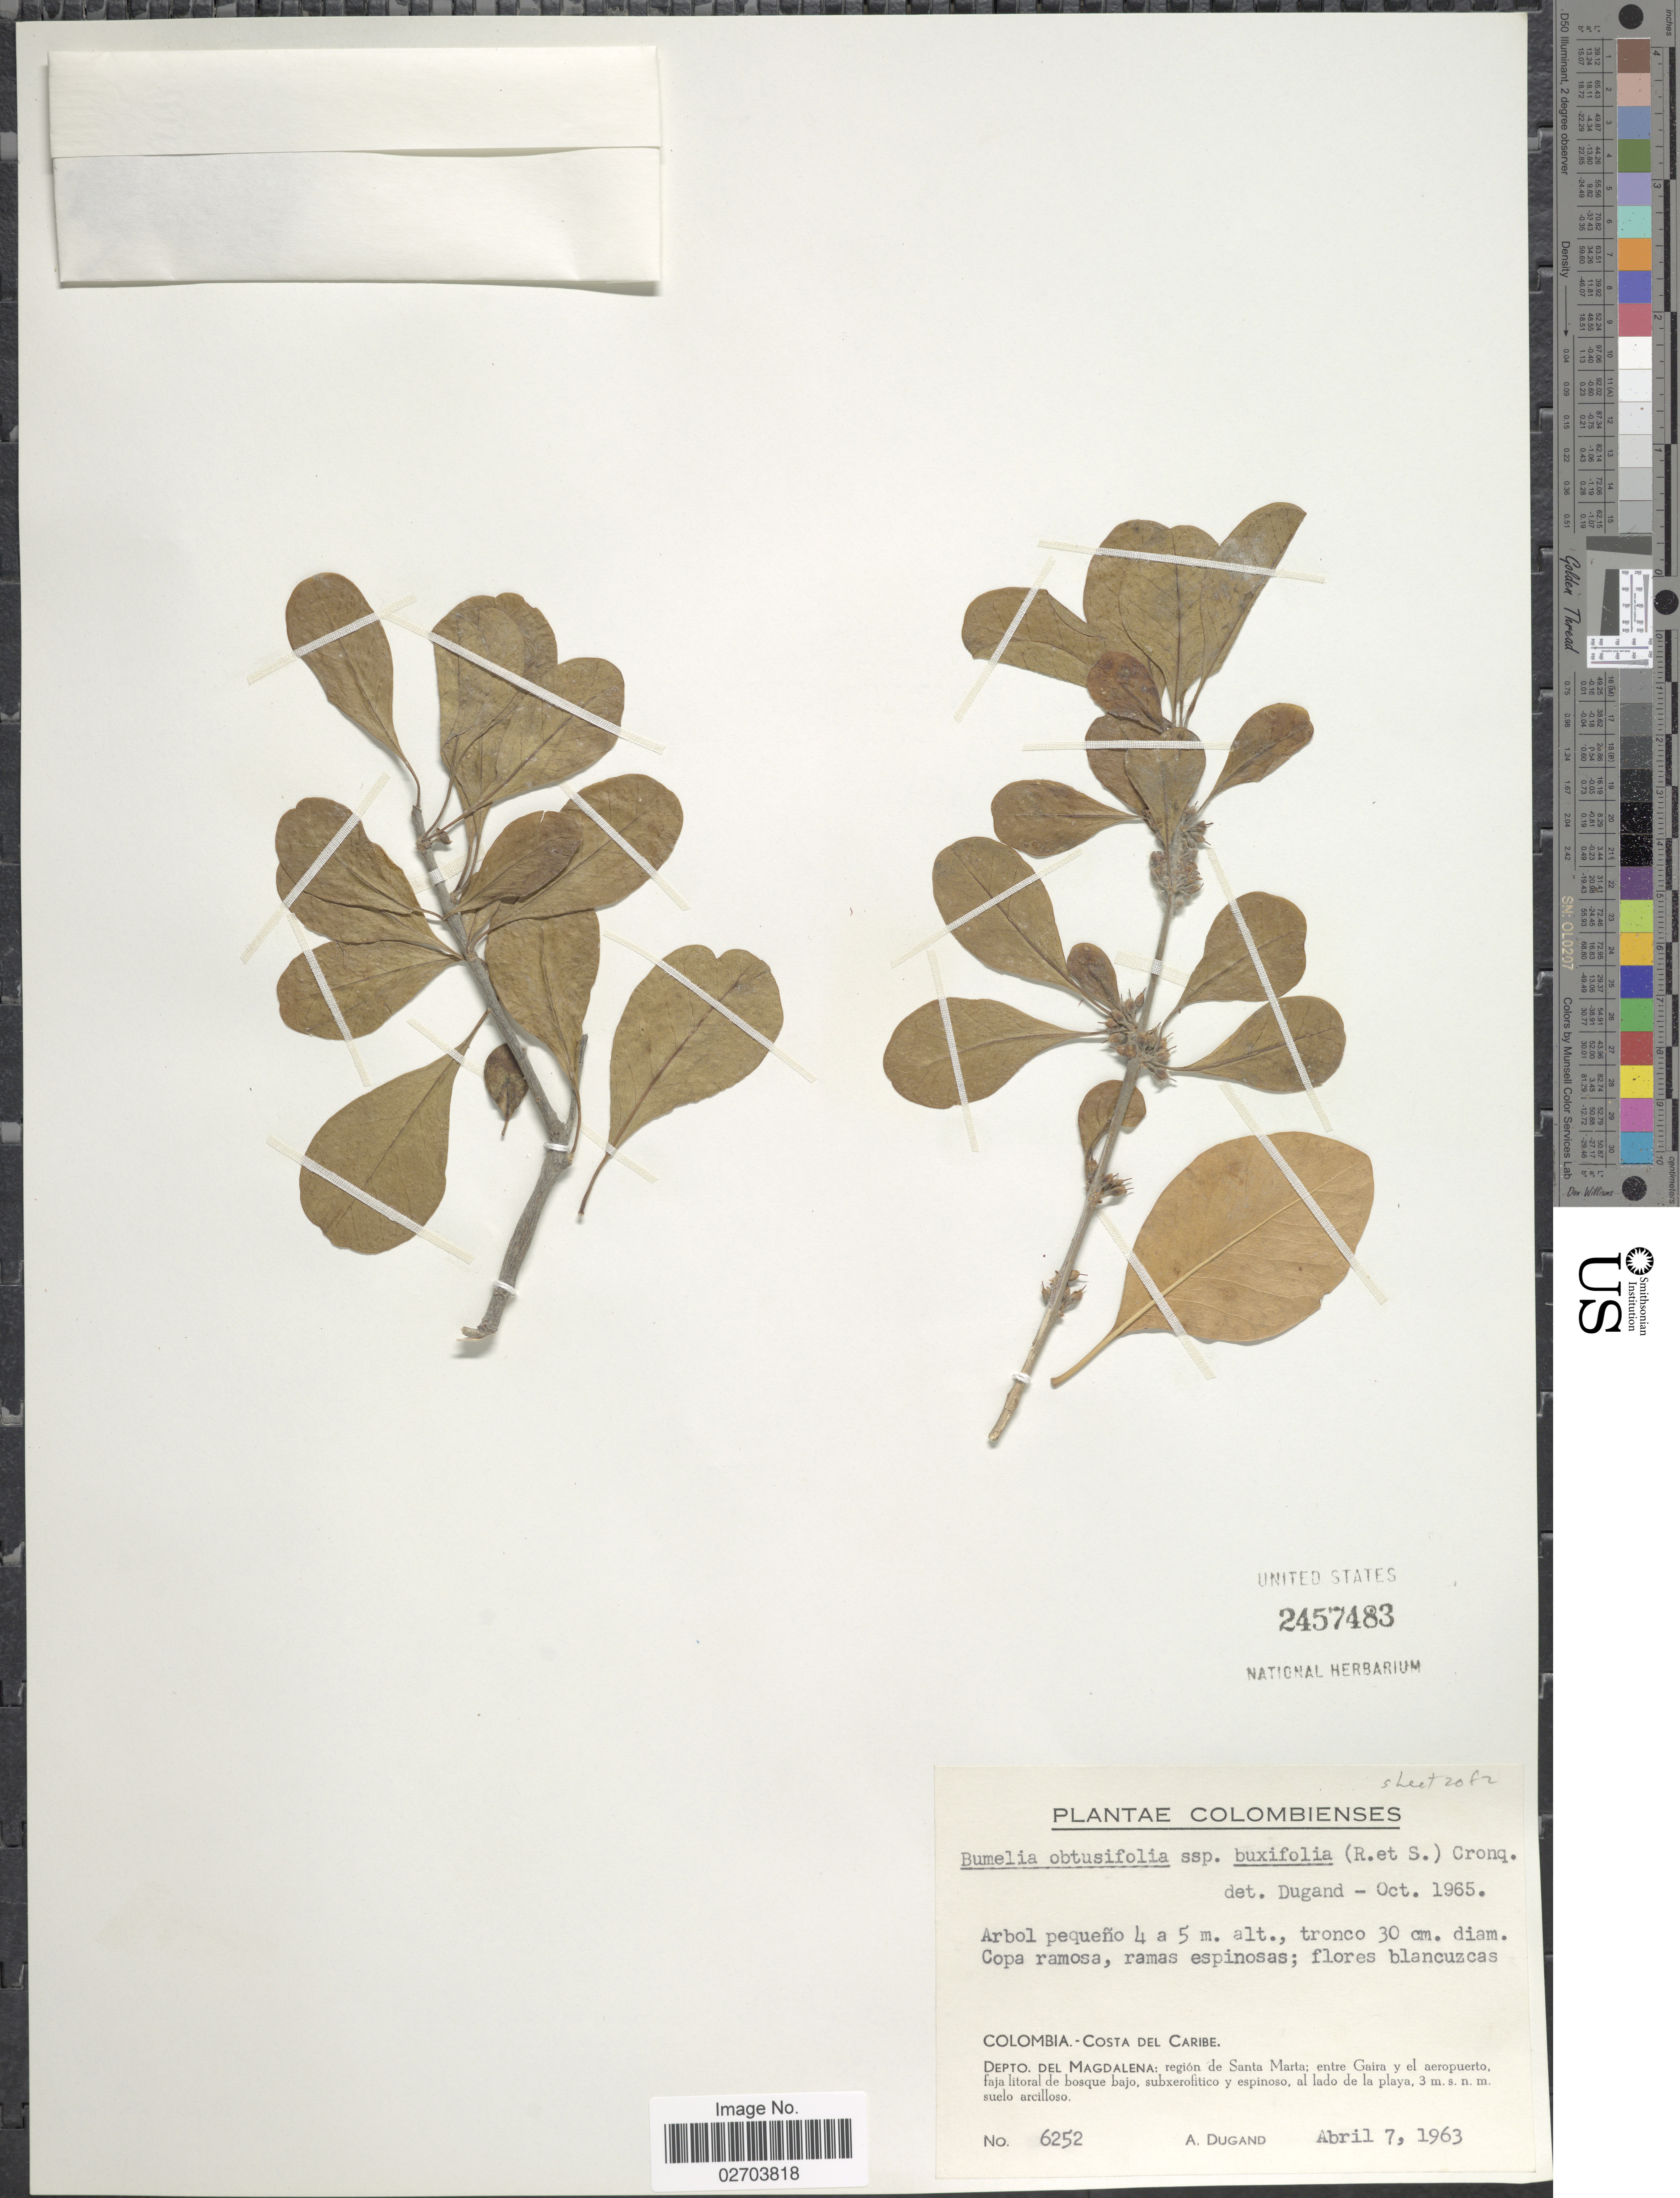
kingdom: Plantae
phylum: Tracheophyta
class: Magnoliopsida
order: Ericales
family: Sapotaceae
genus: Sideroxylon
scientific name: Sideroxylon obtusifolium subsp. buxifolium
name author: (Roem. & Schult.) T.D. Penn.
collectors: A. Dugand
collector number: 6252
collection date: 1963-04-07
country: Colombia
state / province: Magdalena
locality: Costa del Caribe. Depto. del Magdalena: region de Santa Marta: entre Gaira y el aeropuerto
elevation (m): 3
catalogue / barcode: US 2457483